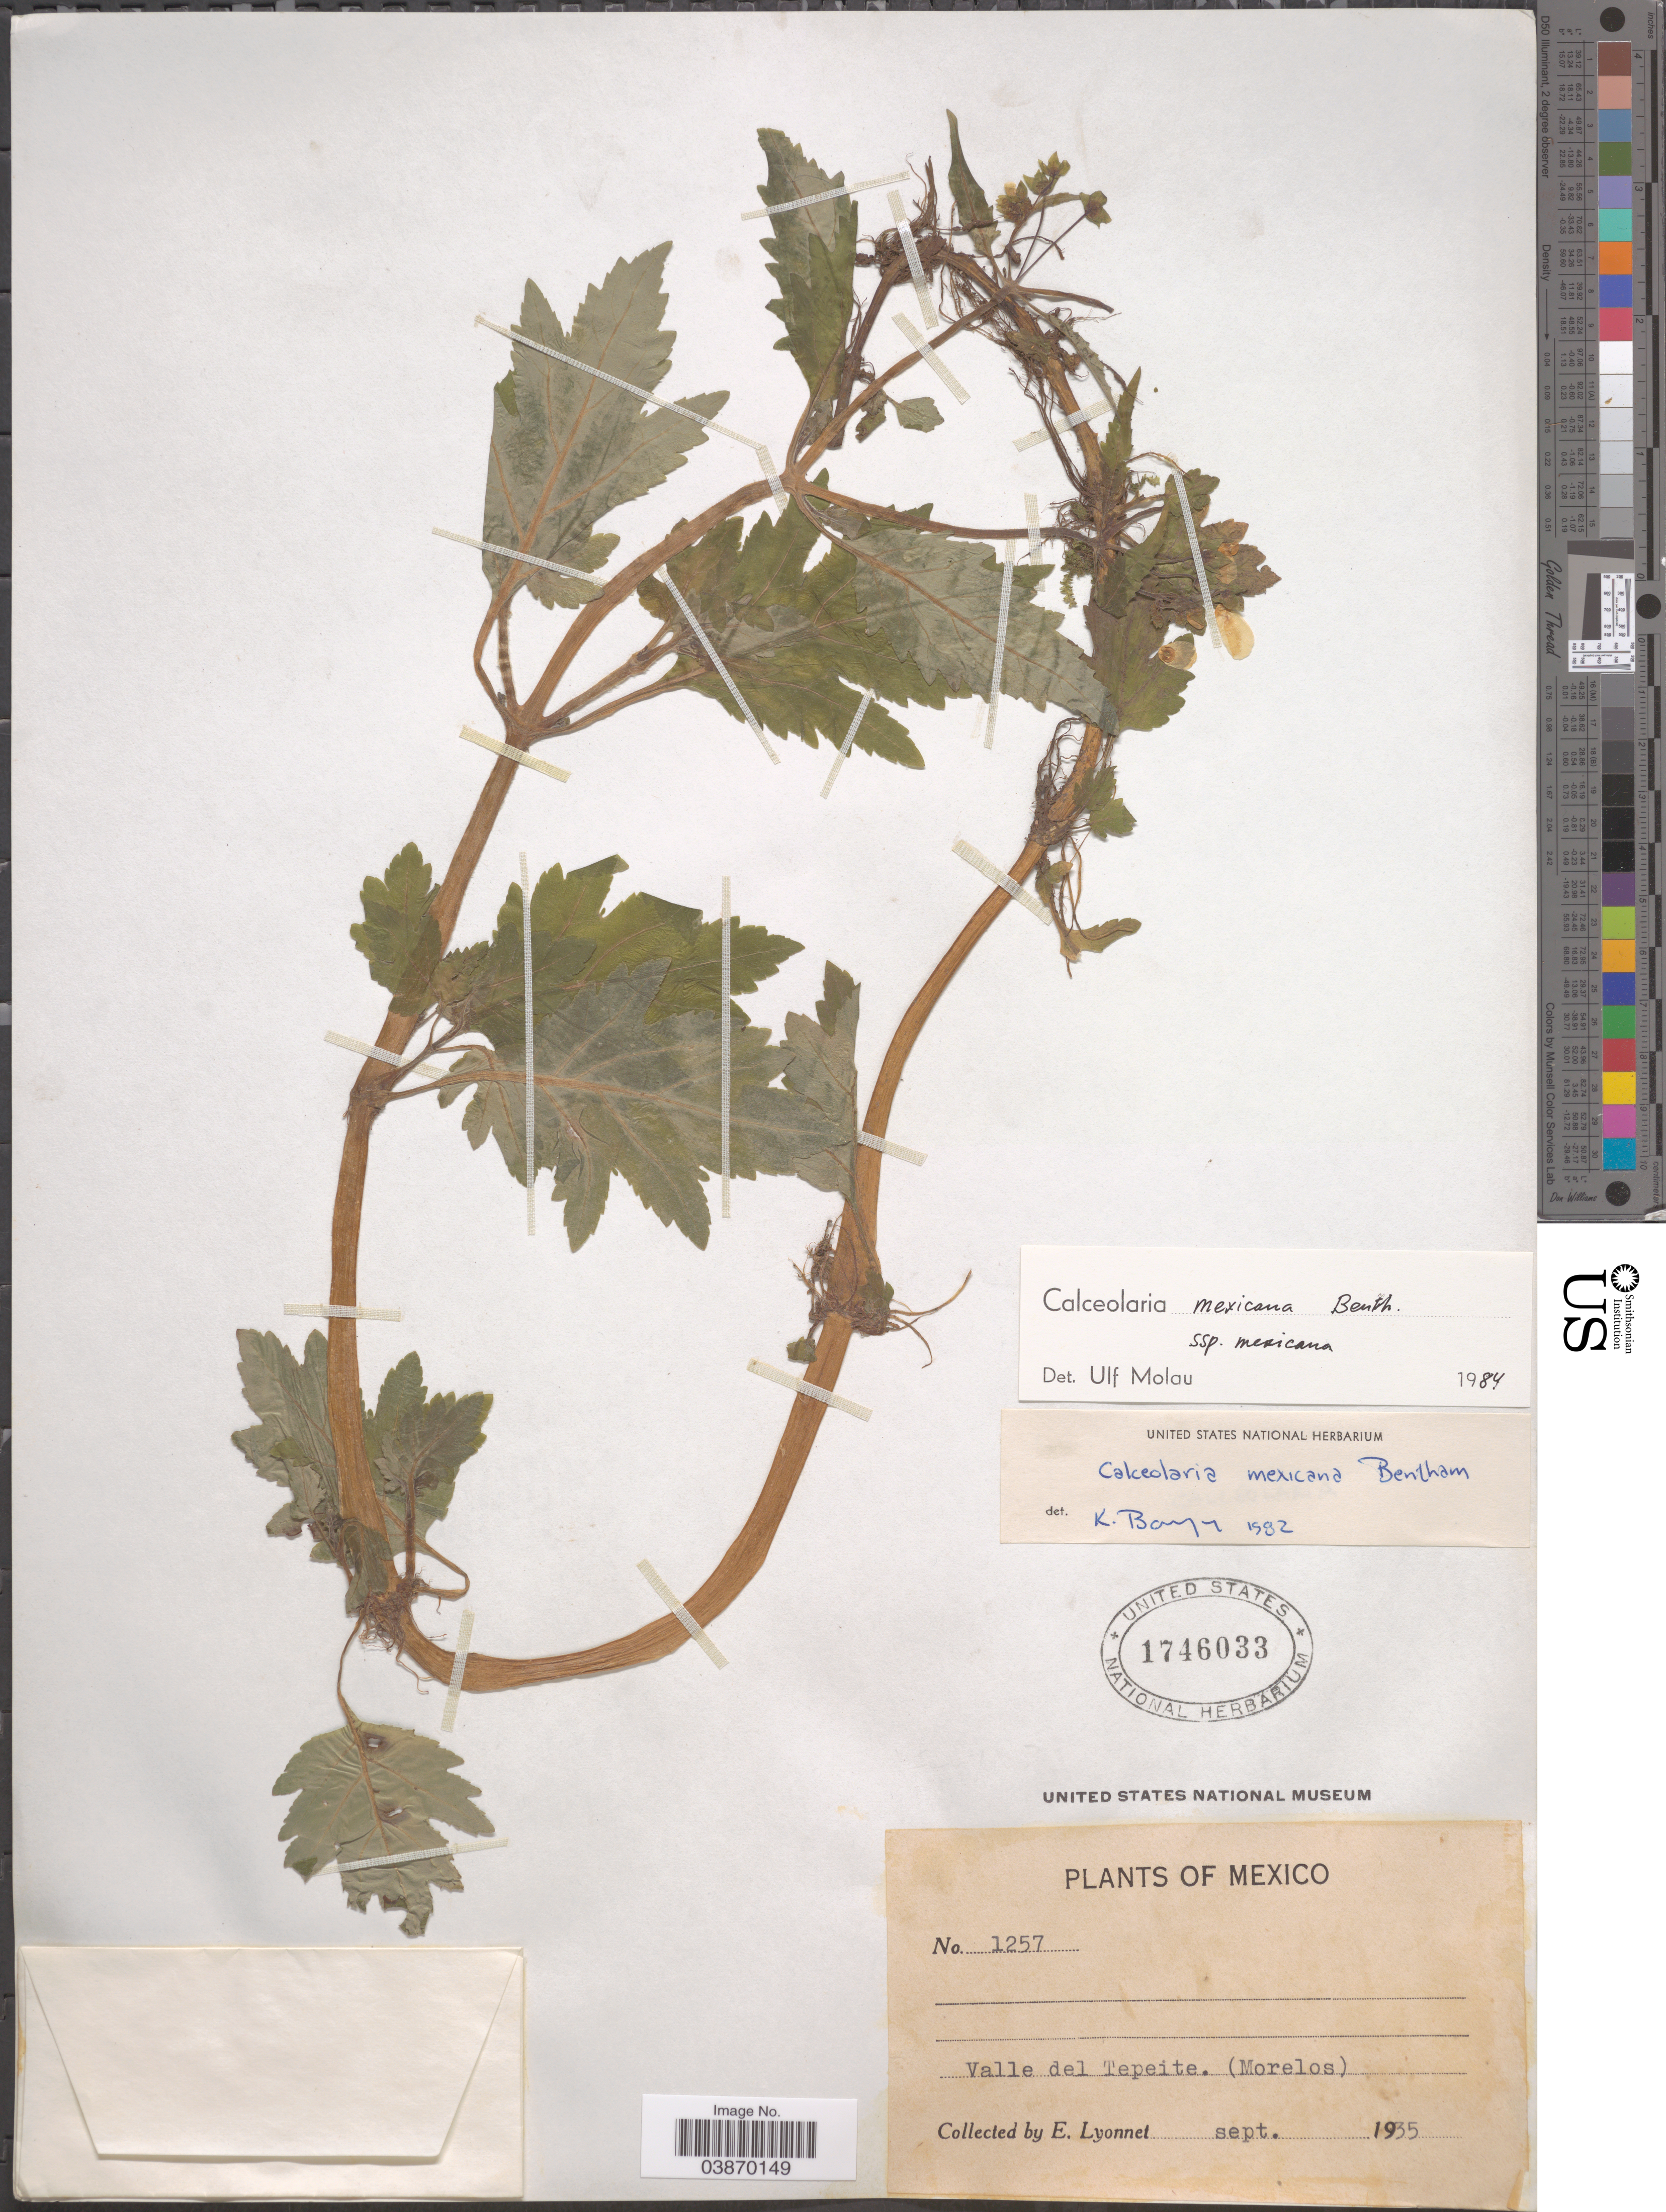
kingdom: Plantae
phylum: Tracheophyta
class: Magnoliopsida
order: Lamiales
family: Calceolariaceae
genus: Calceolaria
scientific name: Calceolaria mexicana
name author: Benth.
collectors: E. Lyonnet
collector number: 1257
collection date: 1935-09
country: Mexico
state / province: Morelos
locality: Valle del Tepeite.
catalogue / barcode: US 1746033